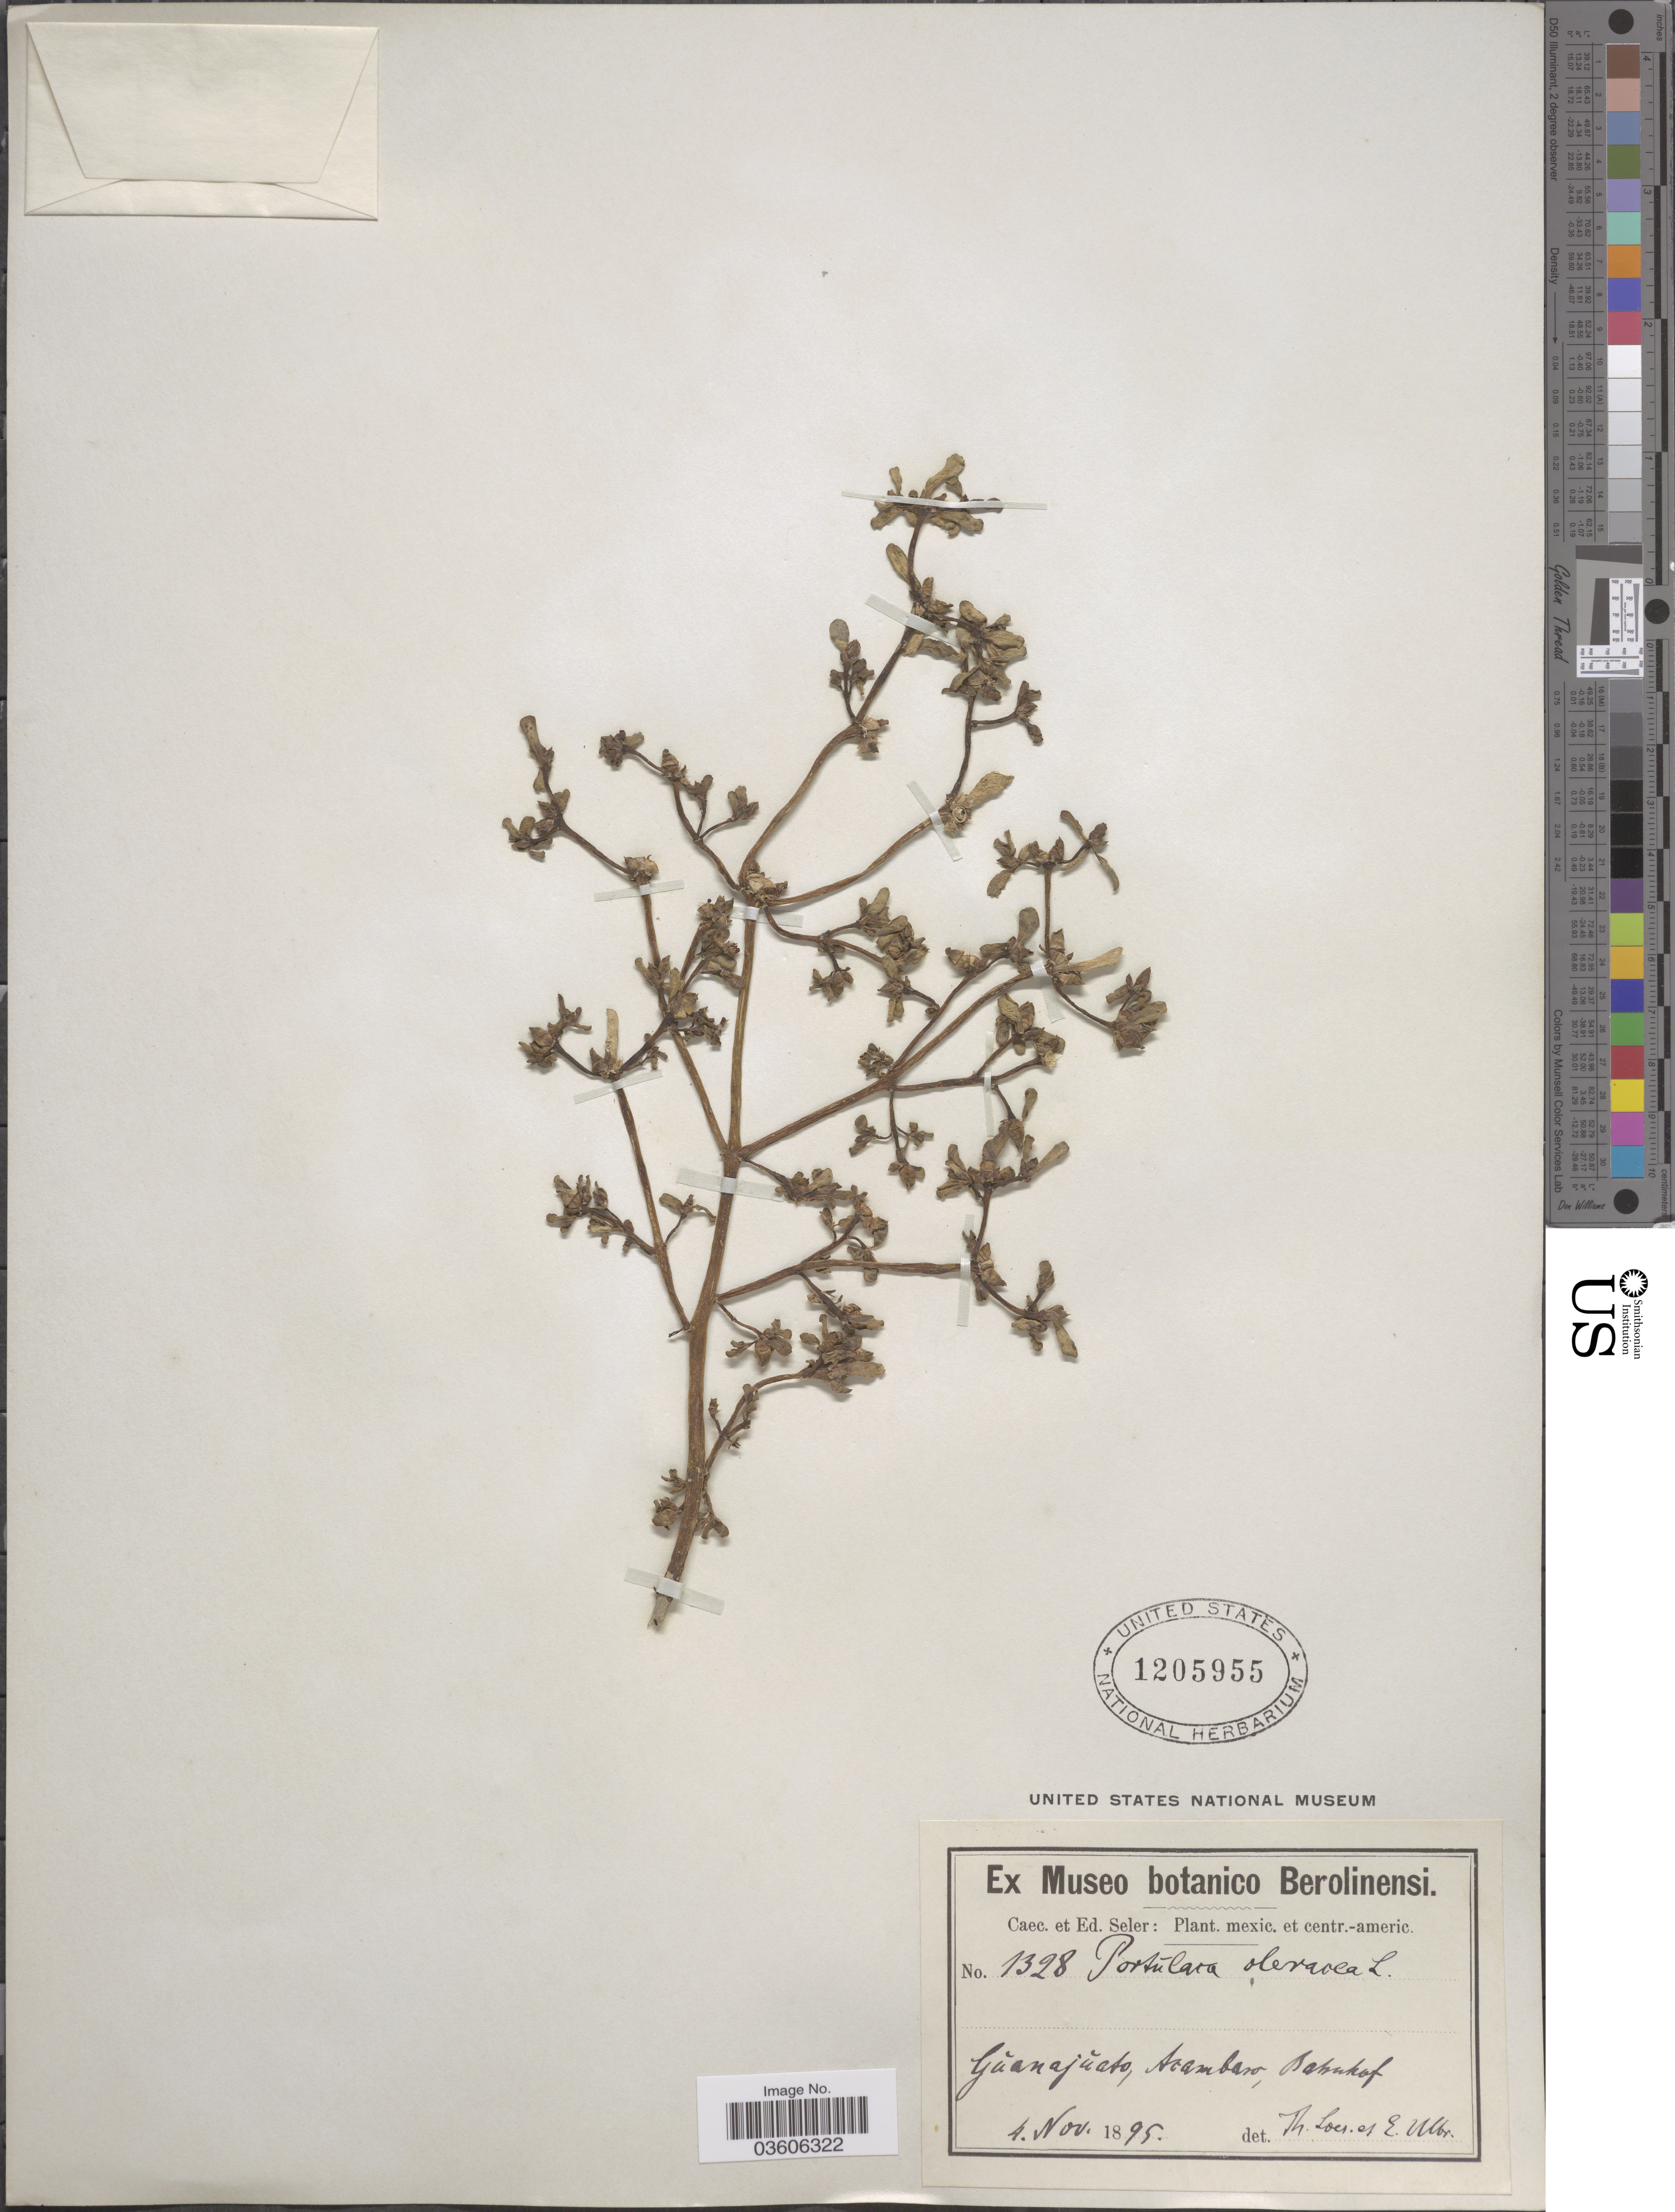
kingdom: Plantae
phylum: Tracheophyta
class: Magnoliopsida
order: Caryophyllales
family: Portulacaceae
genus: Portulaca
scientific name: Portulaca oleracea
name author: L.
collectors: C. Seler & E. G. Seler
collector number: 1328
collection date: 1895-11-04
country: Mexico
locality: Gúanajúato, Acambaro, Bahnhof.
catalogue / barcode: US 1205955